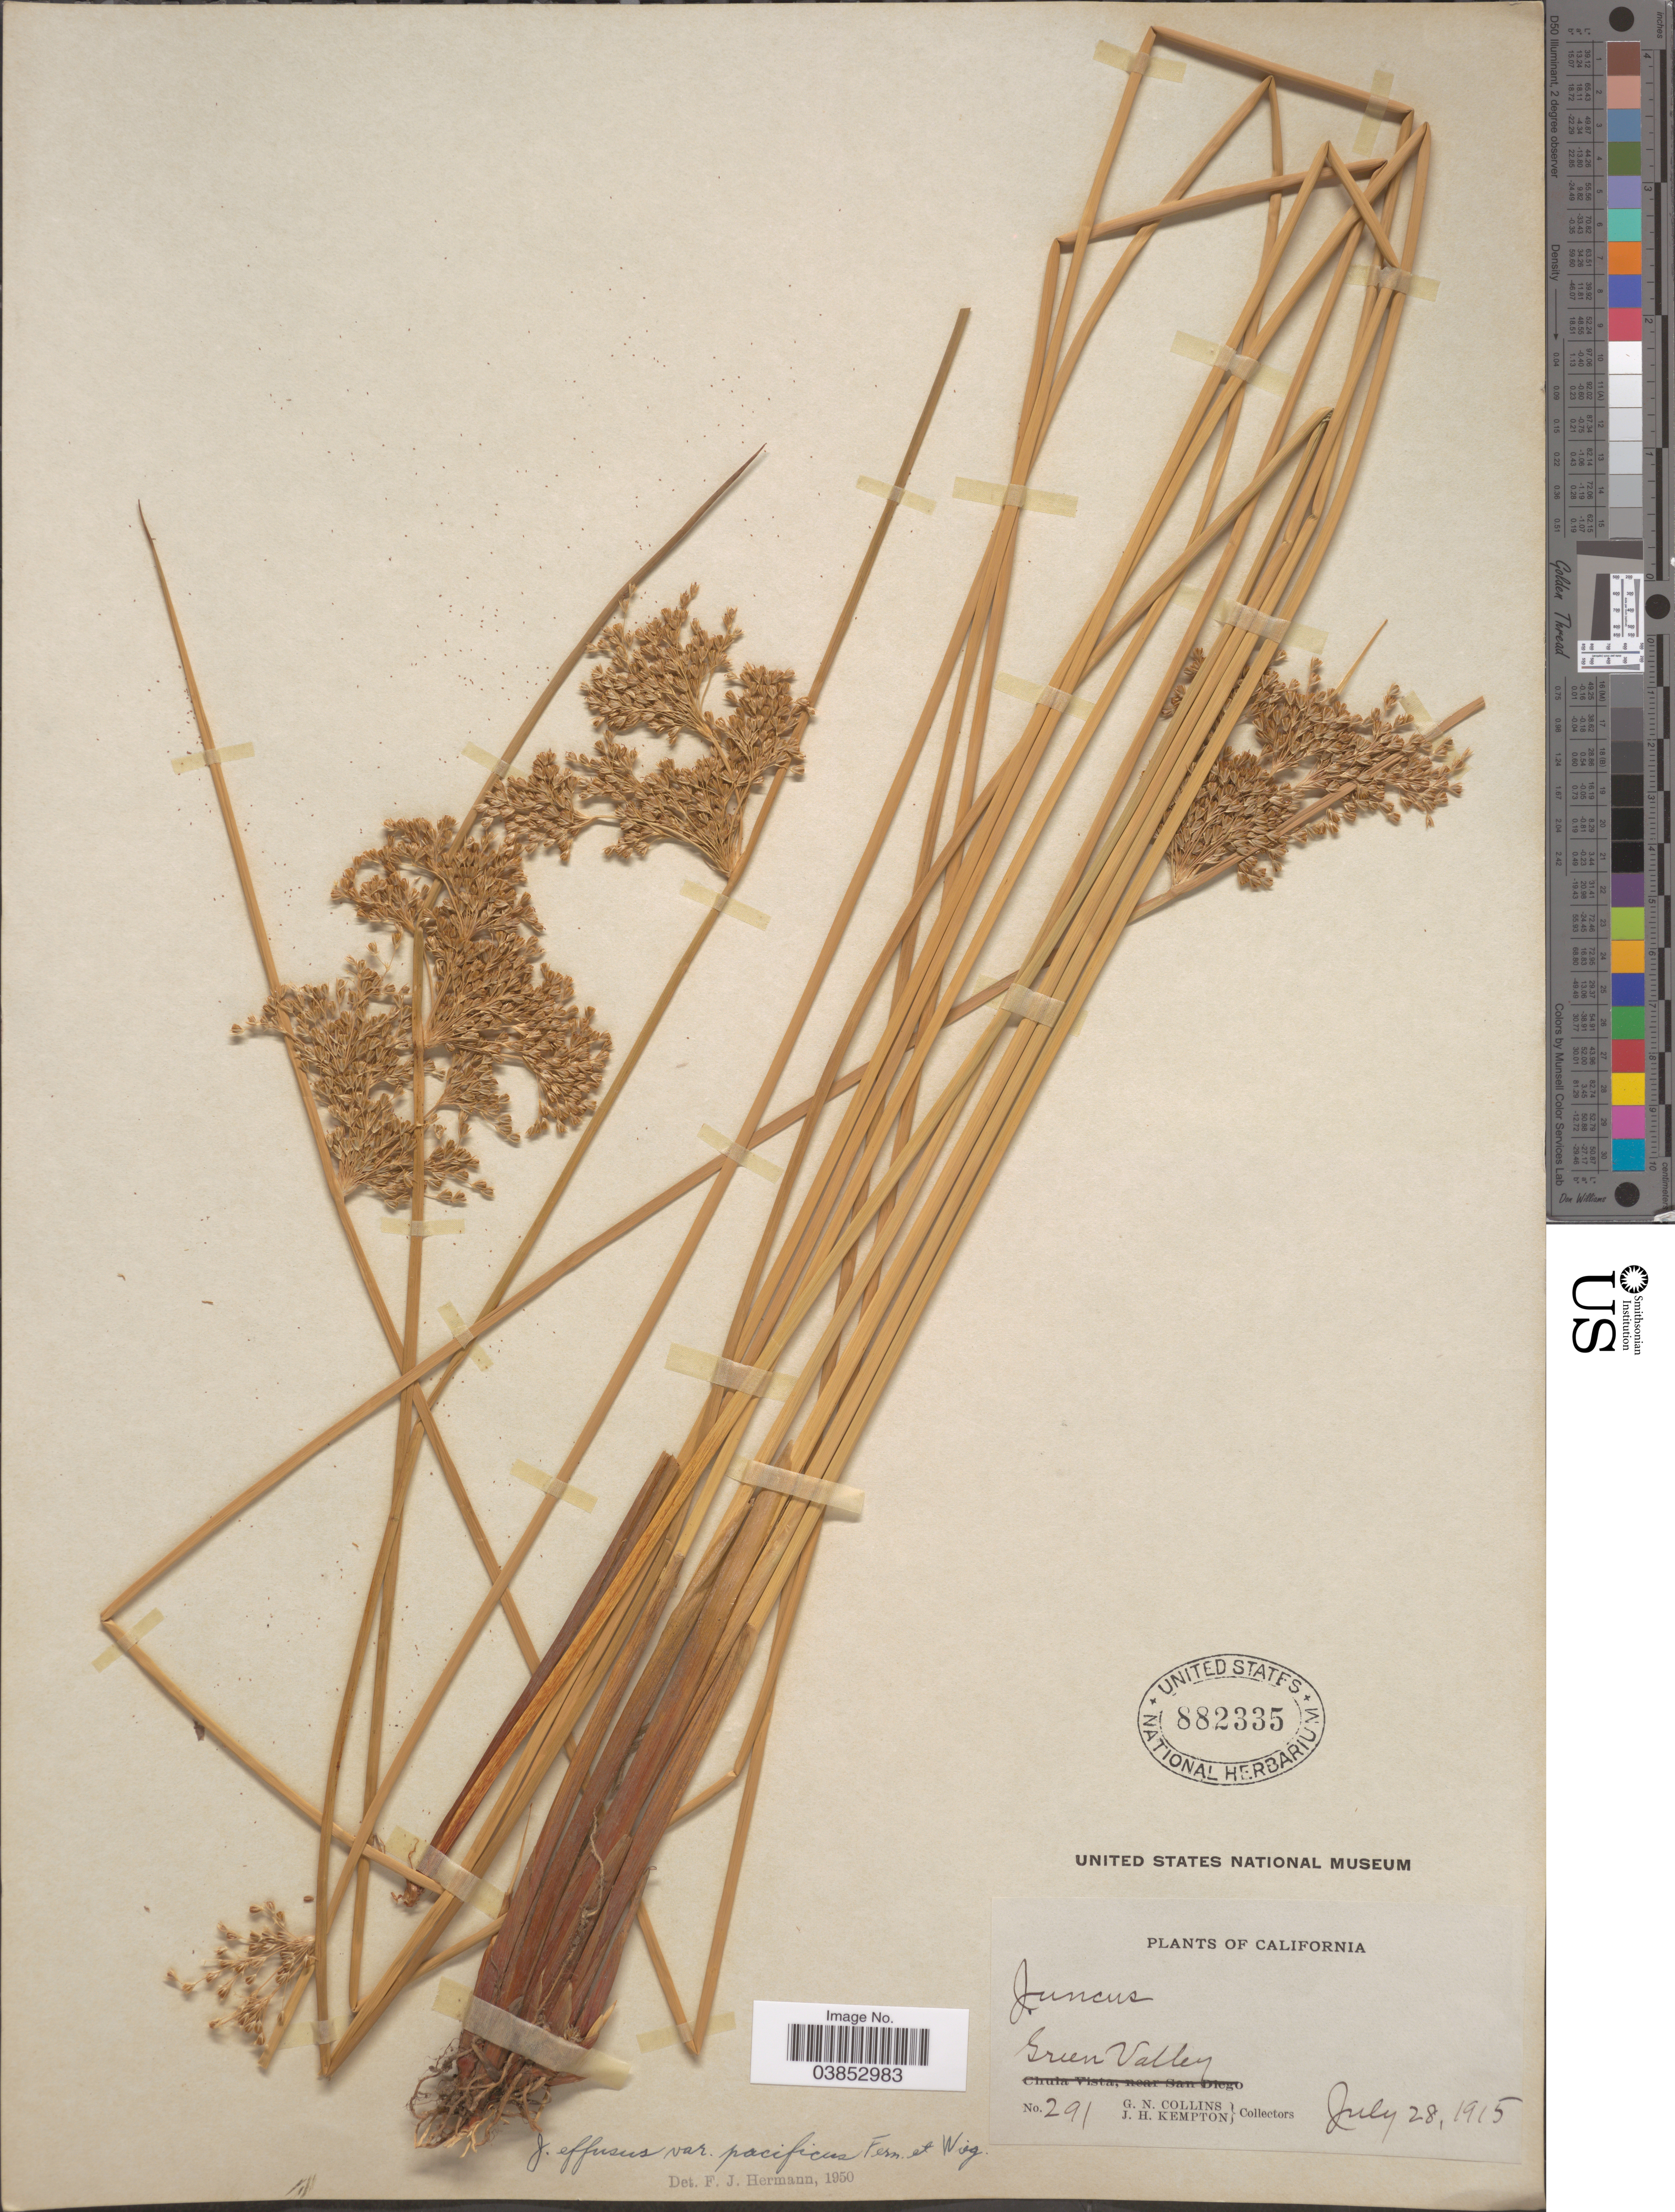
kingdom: Plantae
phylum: Tracheophyta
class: Liliopsida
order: Poales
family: Juncaceae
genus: Juncus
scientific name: Juncus effusus var. pacificus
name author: Fernald & Wiegand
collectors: G. Collins & J. H. Kempton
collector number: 291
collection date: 1915-07-28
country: United States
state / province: California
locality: Green Valley.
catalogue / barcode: US 882335